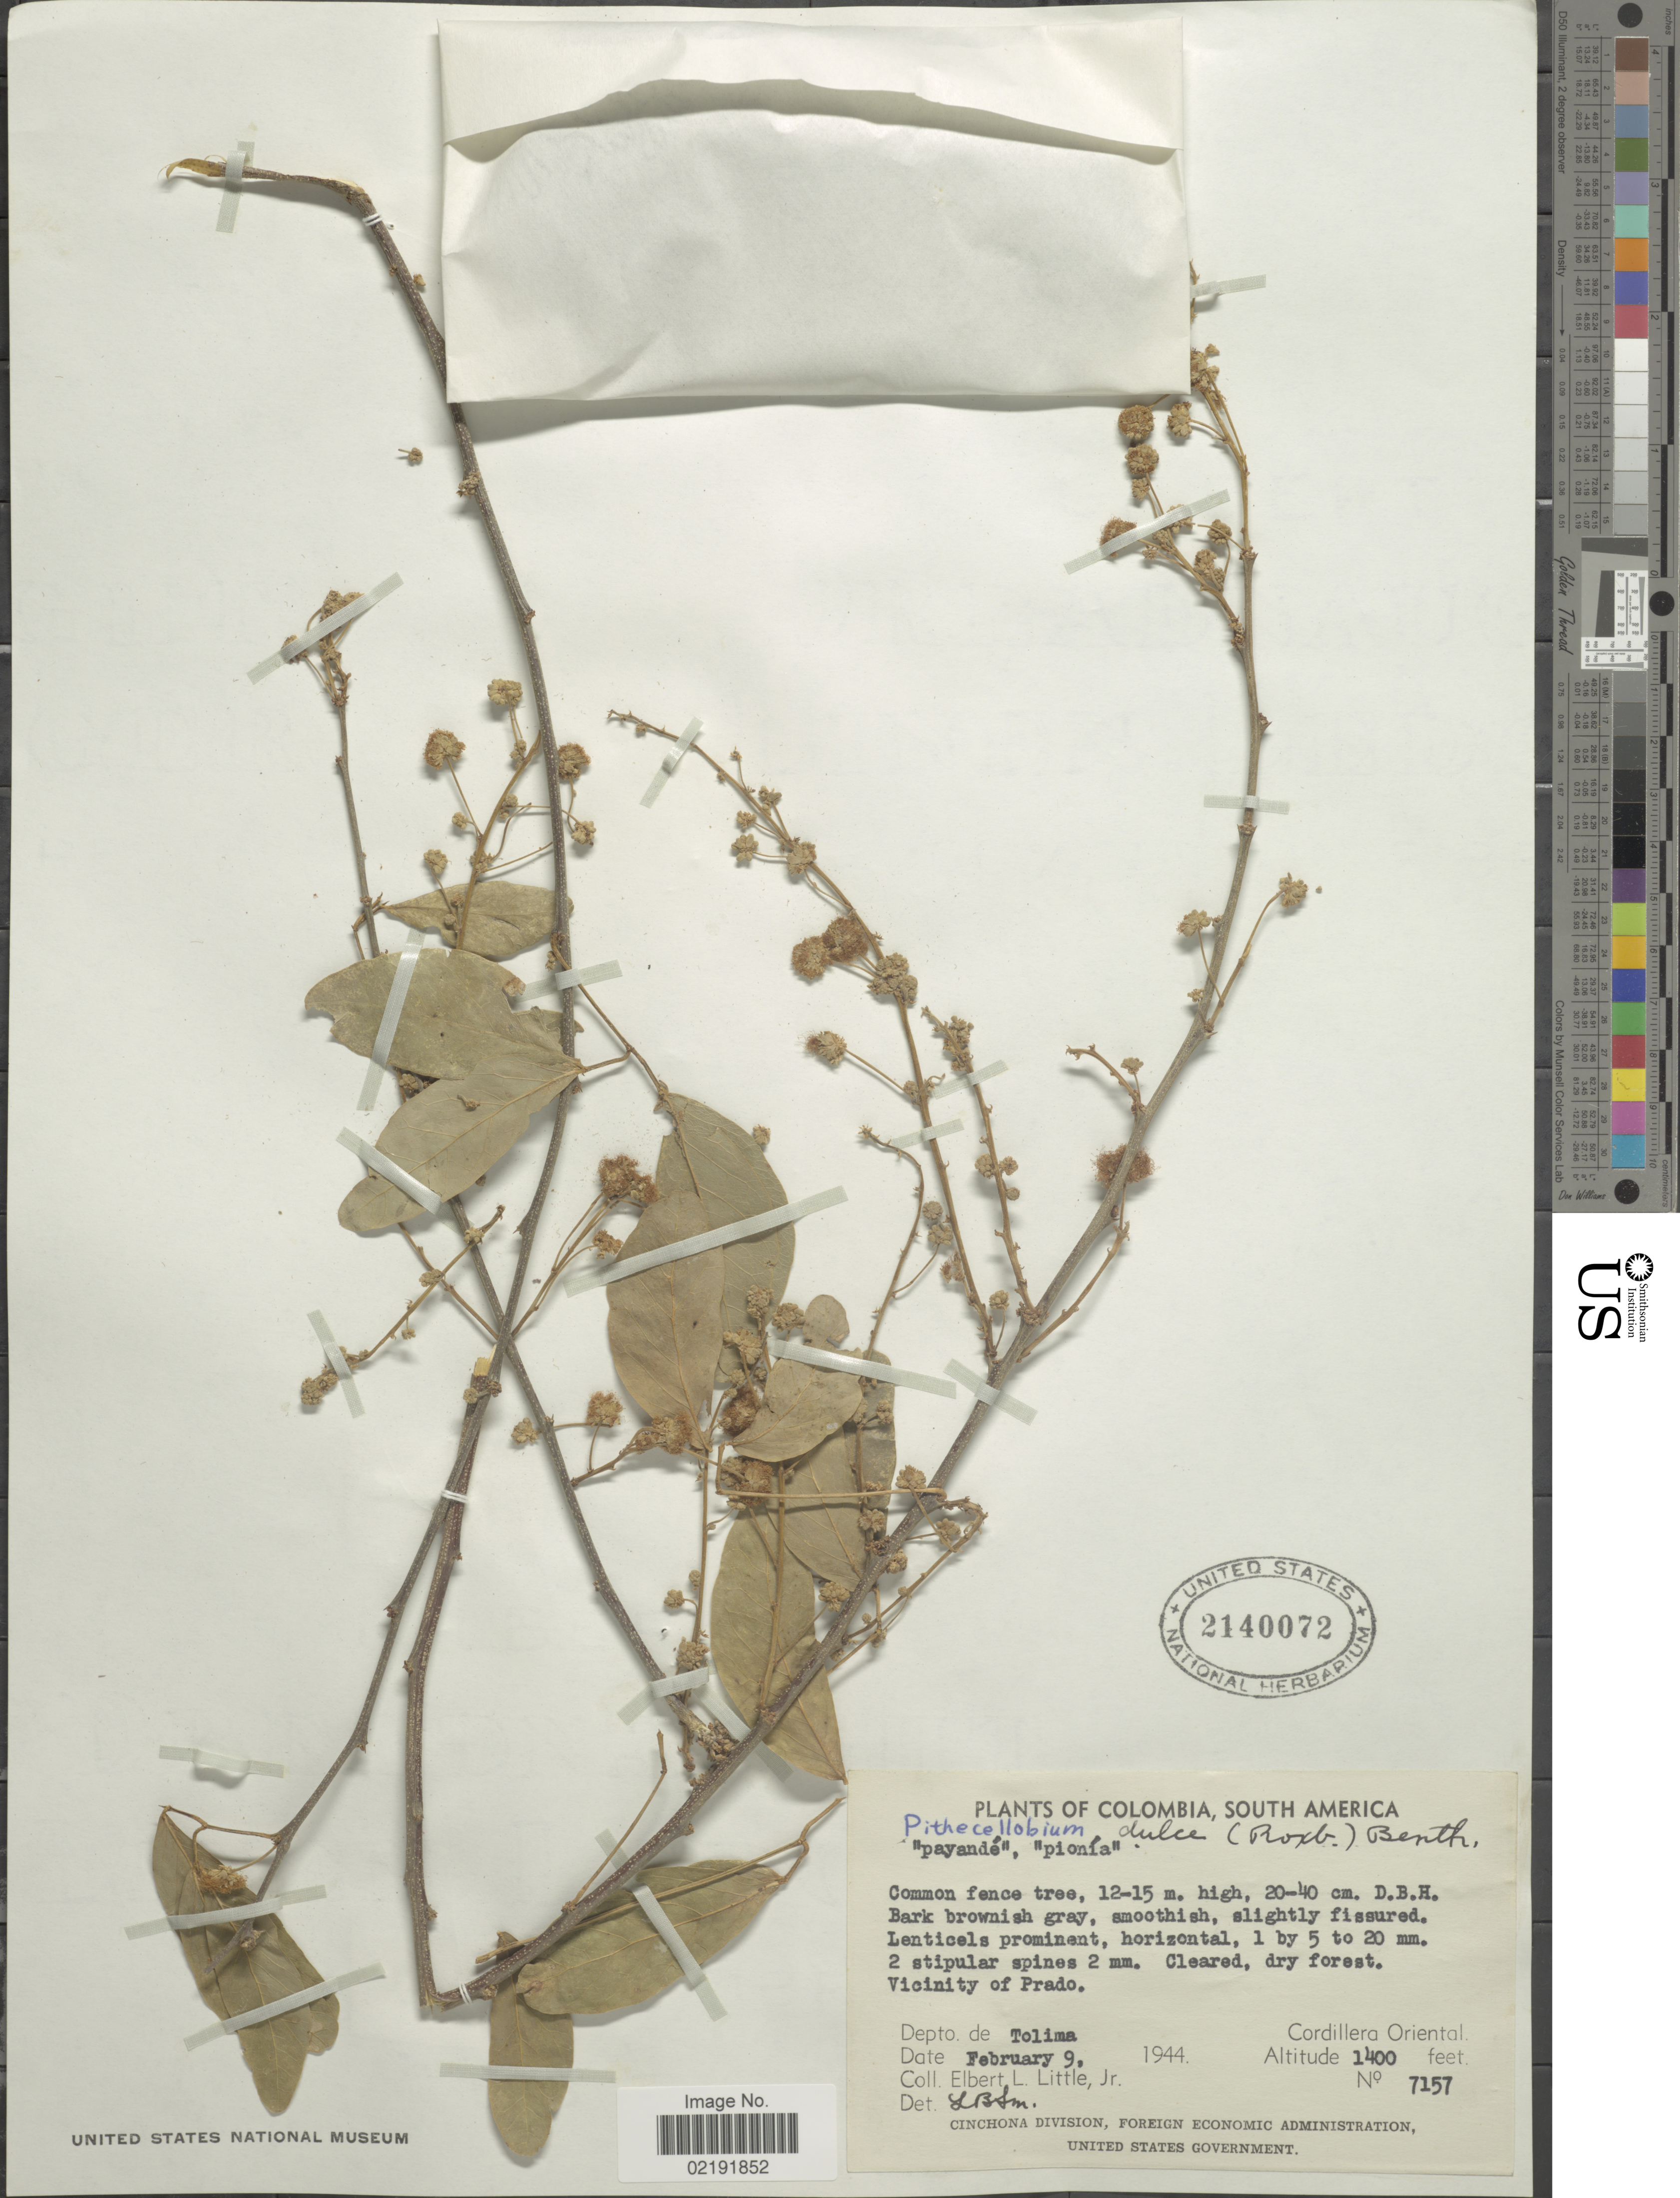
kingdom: Plantae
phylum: Tracheophyta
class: Magnoliopsida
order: Fabales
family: Fabaceae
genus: Pithecellobium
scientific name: Pithecellobium dulce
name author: (Roxb.) Benth.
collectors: E. L. Little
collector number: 7157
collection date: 1944-02-09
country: Colombia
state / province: Tolima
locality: Vicinity of Prado. Depto. de Tolima. Cordillera Oriental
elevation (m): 427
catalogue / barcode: US 2140072